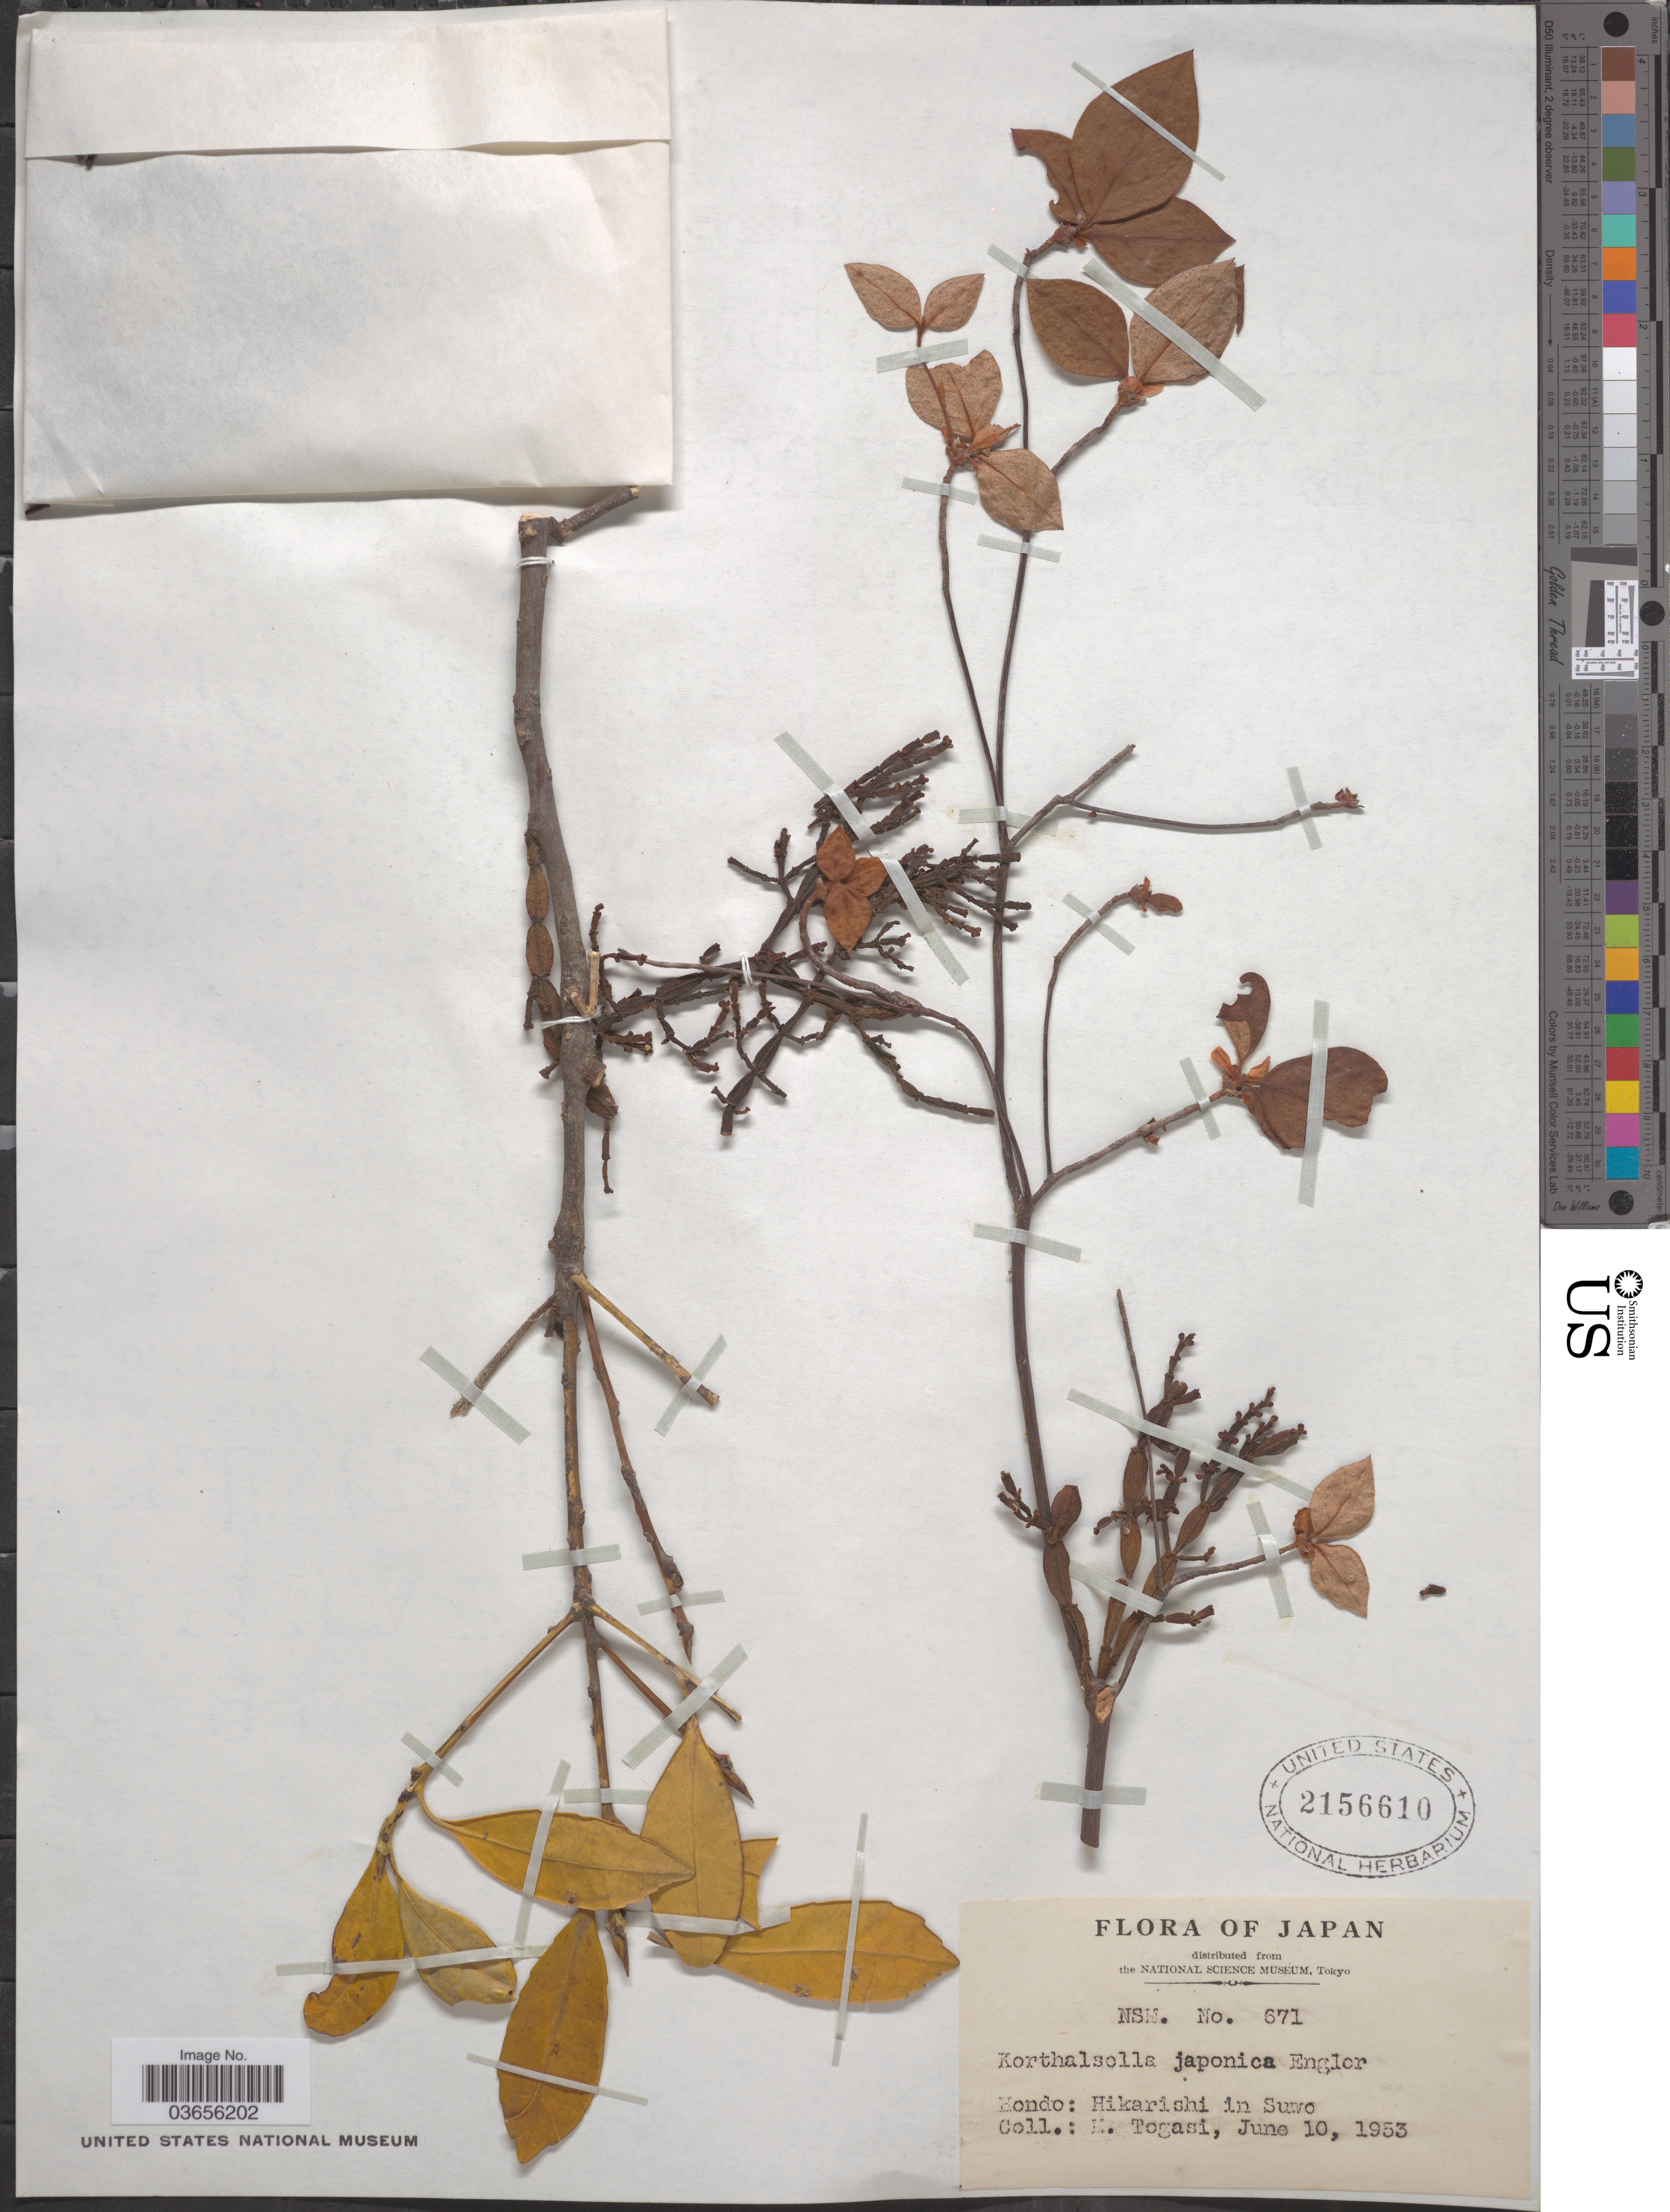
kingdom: Plantae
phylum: Tracheophyta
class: Magnoliopsida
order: Santalales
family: Viscaceae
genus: Korthalsella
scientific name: Korthalsella japonica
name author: (Thunb.) Engl.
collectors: M. Togasi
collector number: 671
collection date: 1953-06-10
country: Japan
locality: Hondo: Hikarishi in Suwo.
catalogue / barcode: US 2156610